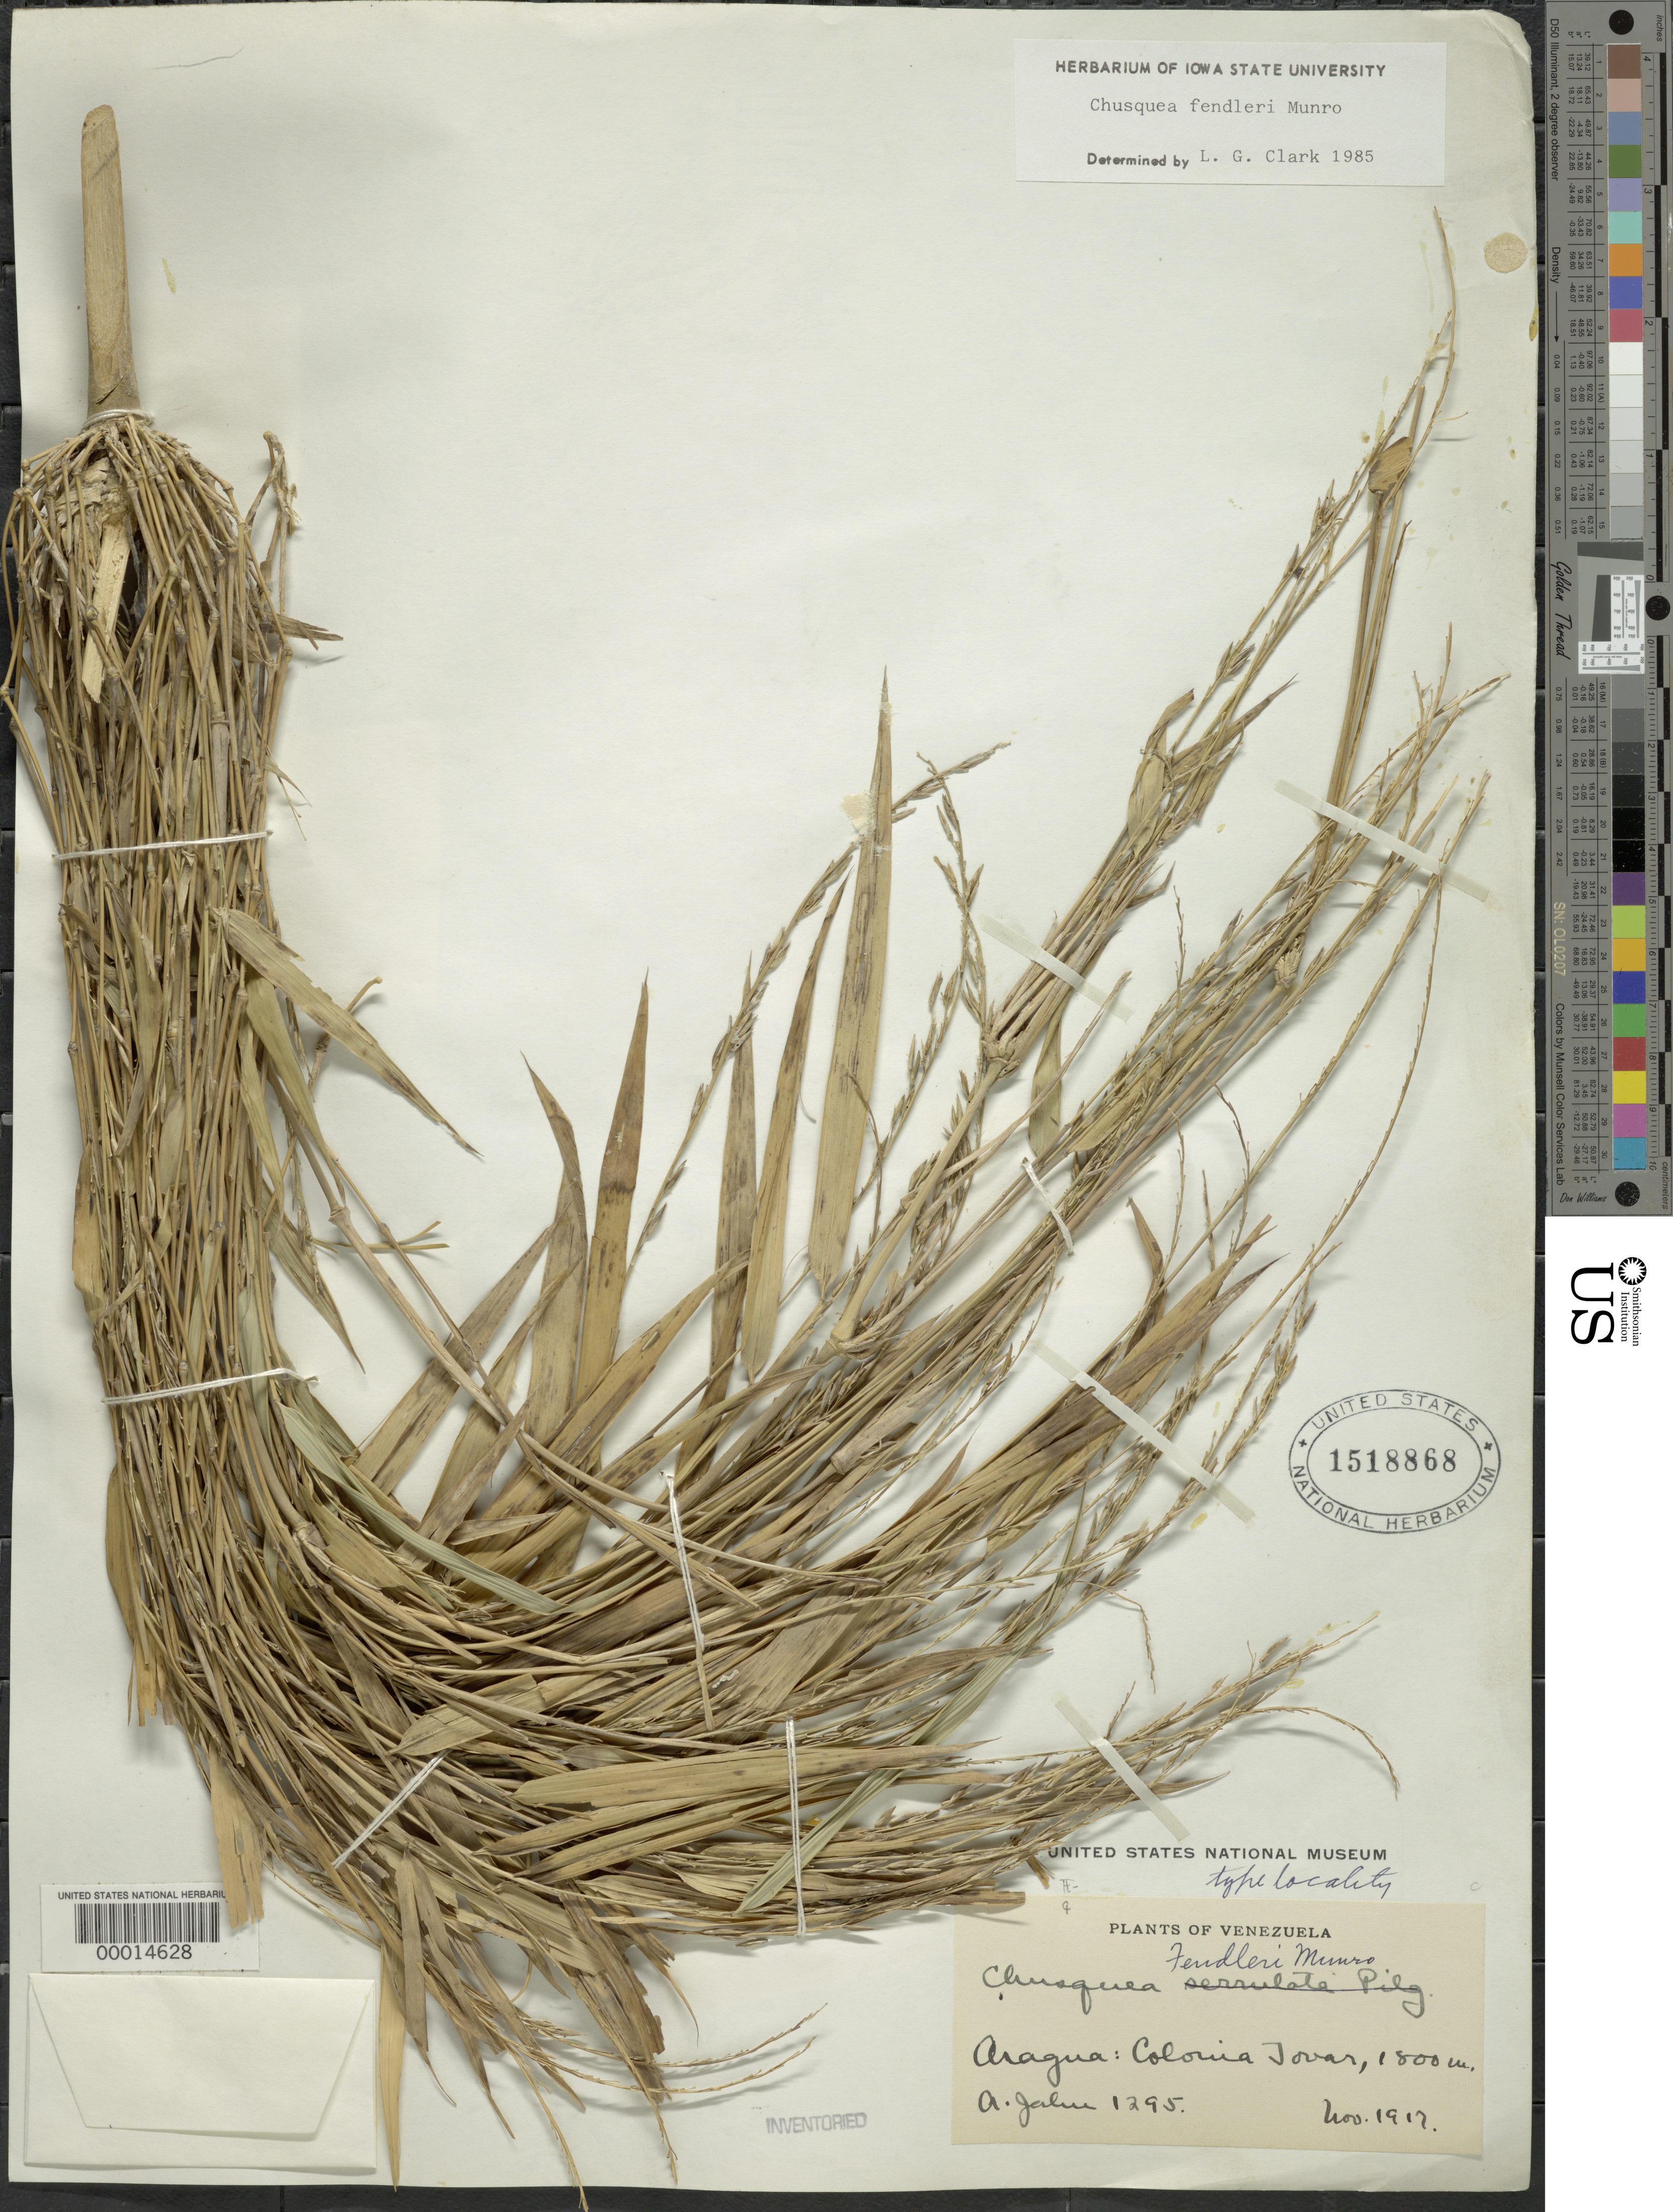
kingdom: Plantae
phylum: Tracheophyta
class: Liliopsida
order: Poales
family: Poaceae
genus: Chusquea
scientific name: Chusquea fendleri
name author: Munro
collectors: A. Jahn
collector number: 1295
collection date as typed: Nov 1917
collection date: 1917-11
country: Venezuela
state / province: Aragua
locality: Colonia jovar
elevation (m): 1800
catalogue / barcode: US 1518868